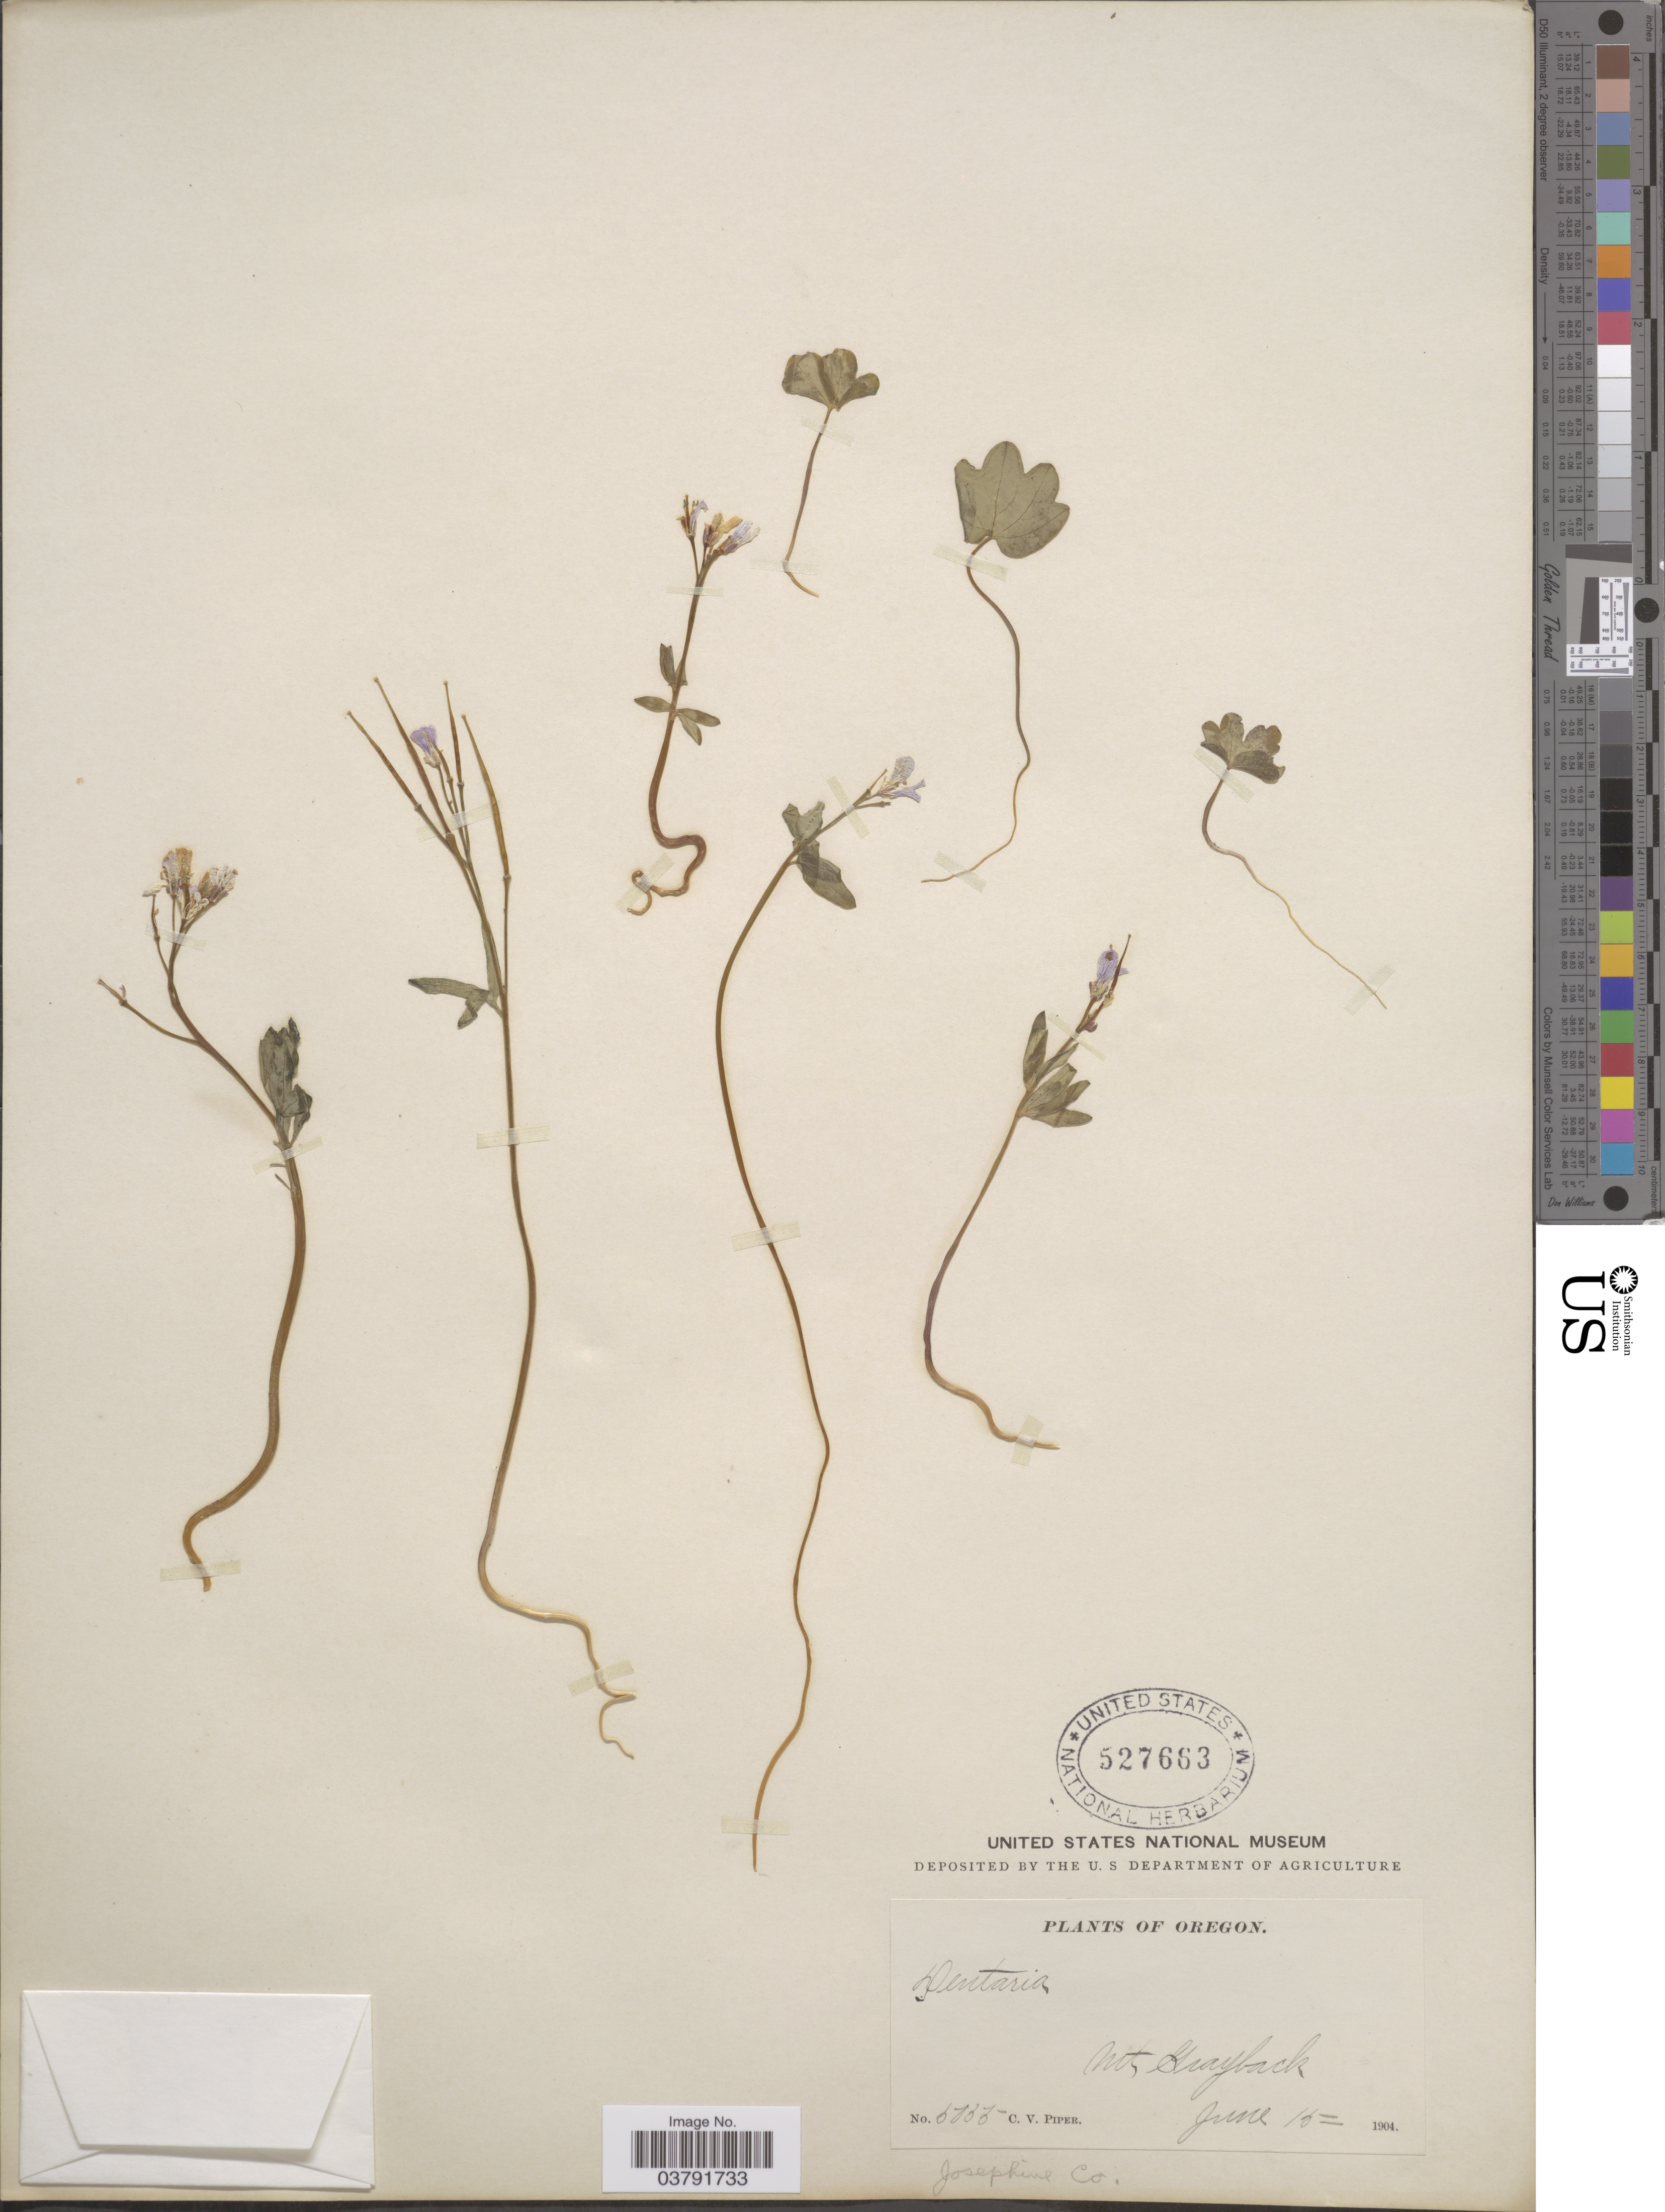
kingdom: Plantae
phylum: Tracheophyta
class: Magnoliopsida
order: Brassicales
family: Brassicaceae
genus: Dentaria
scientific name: Dentaria sp.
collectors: C. V. Piper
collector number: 5055*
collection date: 1904-06-15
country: United States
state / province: Oregon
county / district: Josephine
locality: Mts Grayback. Josephine Co.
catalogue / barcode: US 527663